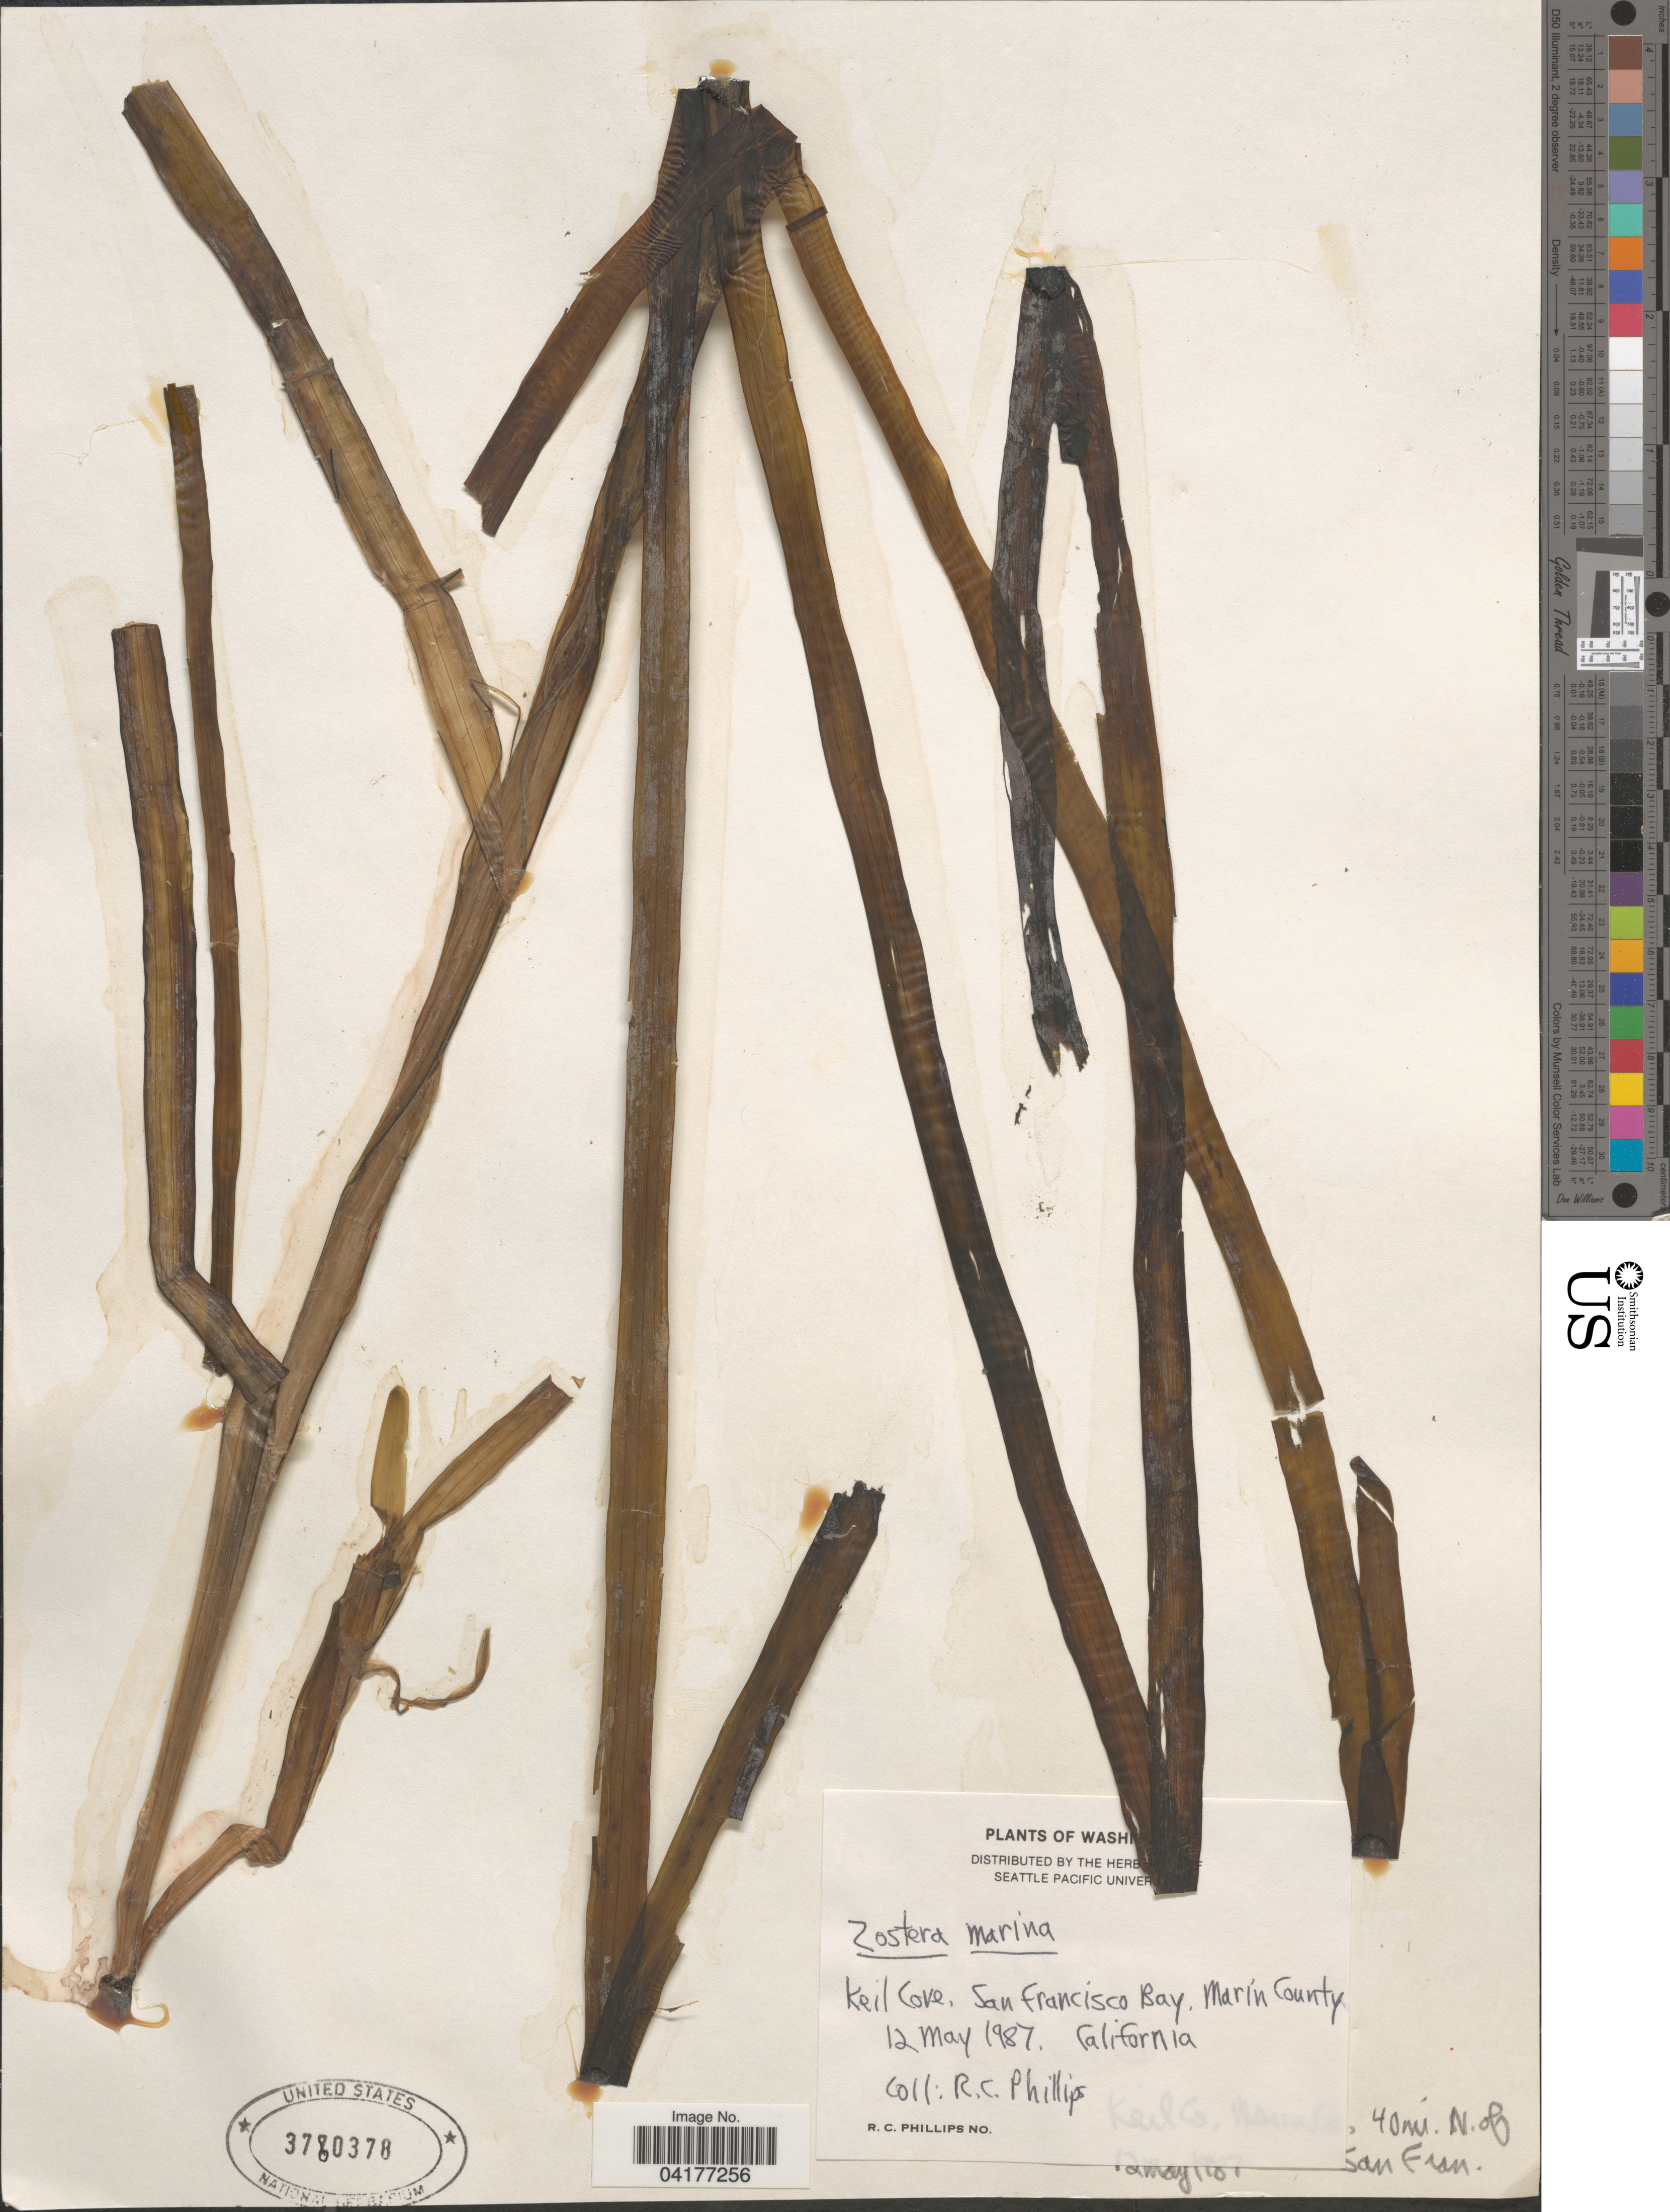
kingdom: Plantae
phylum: Tracheophyta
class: Liliopsida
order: Alismatales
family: Zosteraceae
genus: Zostera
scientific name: Zostera marina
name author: L.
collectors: R. C. Phillips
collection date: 1987-05-12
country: United States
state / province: California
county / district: Marin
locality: Keil Cove, San Francisco Bay. Marin County. 40 mi. N. of San Fran.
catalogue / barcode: US 3780378